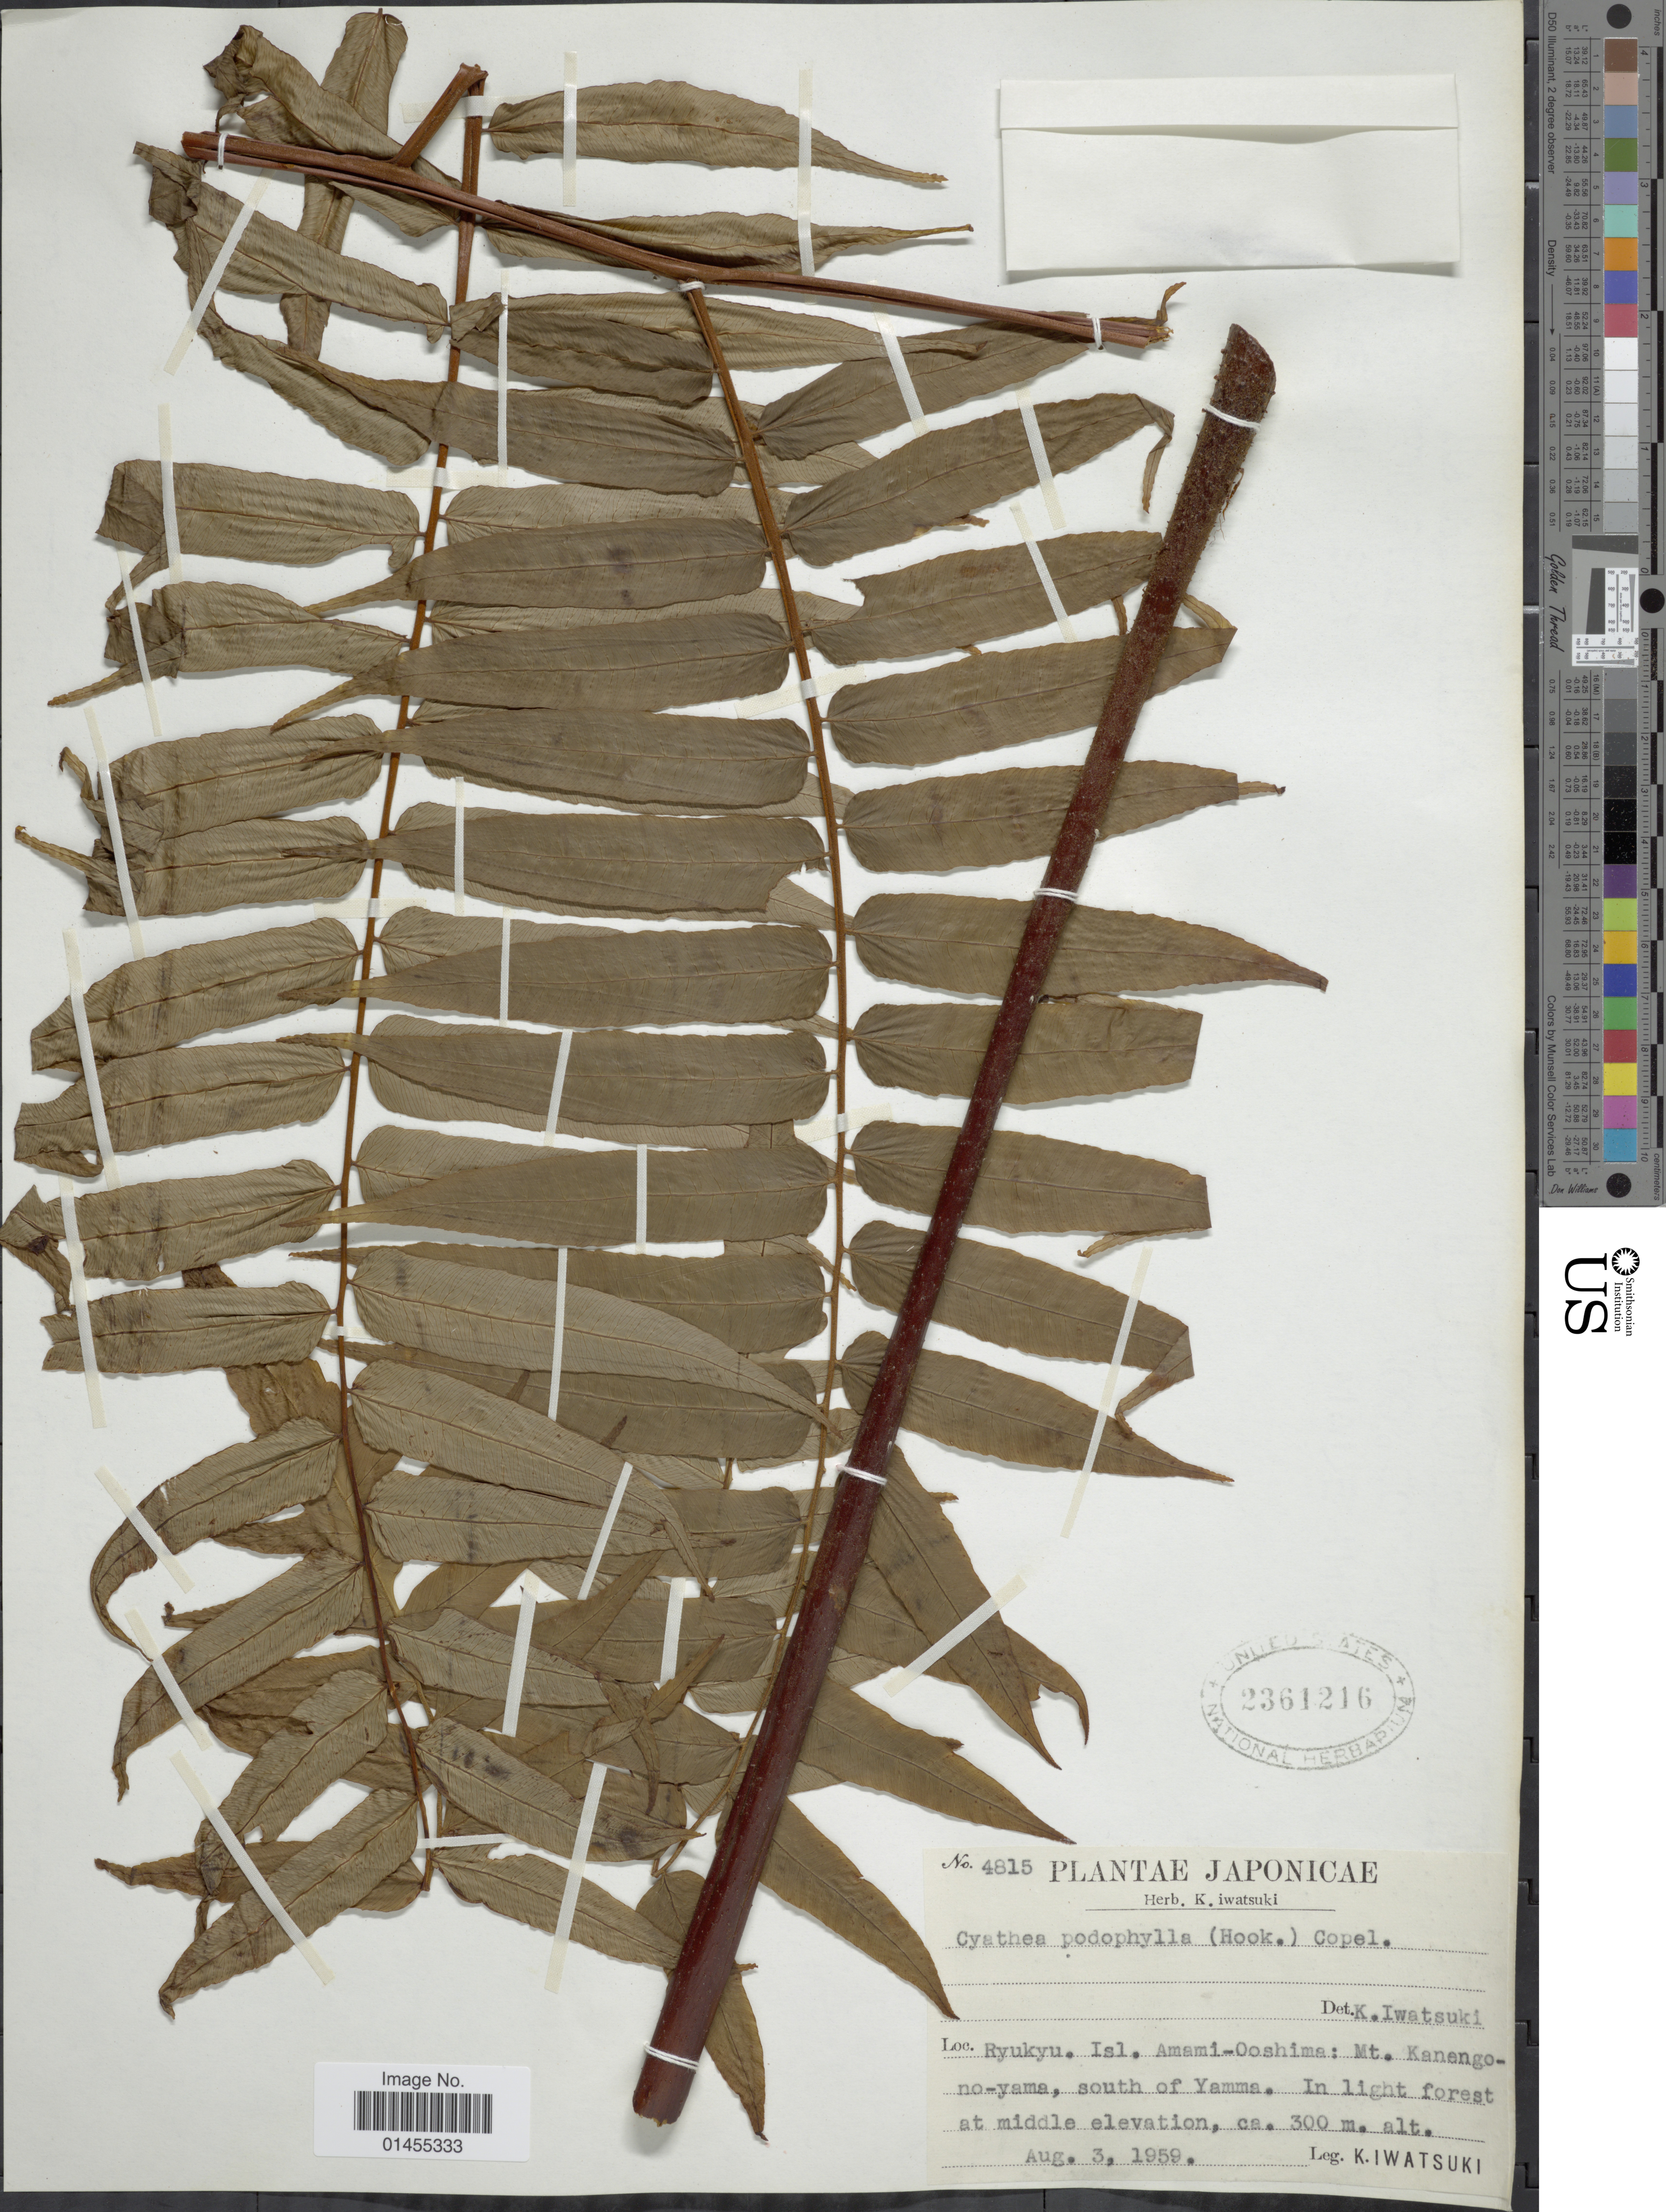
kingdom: Plantae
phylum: Tracheophyta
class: Polypodiopsida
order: Cyatheales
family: Cyatheaceae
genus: Alsophila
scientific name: Alsophila podophylla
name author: Hook.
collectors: K. Iwatsuki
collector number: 4815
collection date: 1959-08-03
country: Japan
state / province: Okinawa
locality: Ryukyu. Isl. Amami-ooshime: Mt. Kanengo-no-yame, south of Yamma.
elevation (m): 300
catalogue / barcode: US 2361216